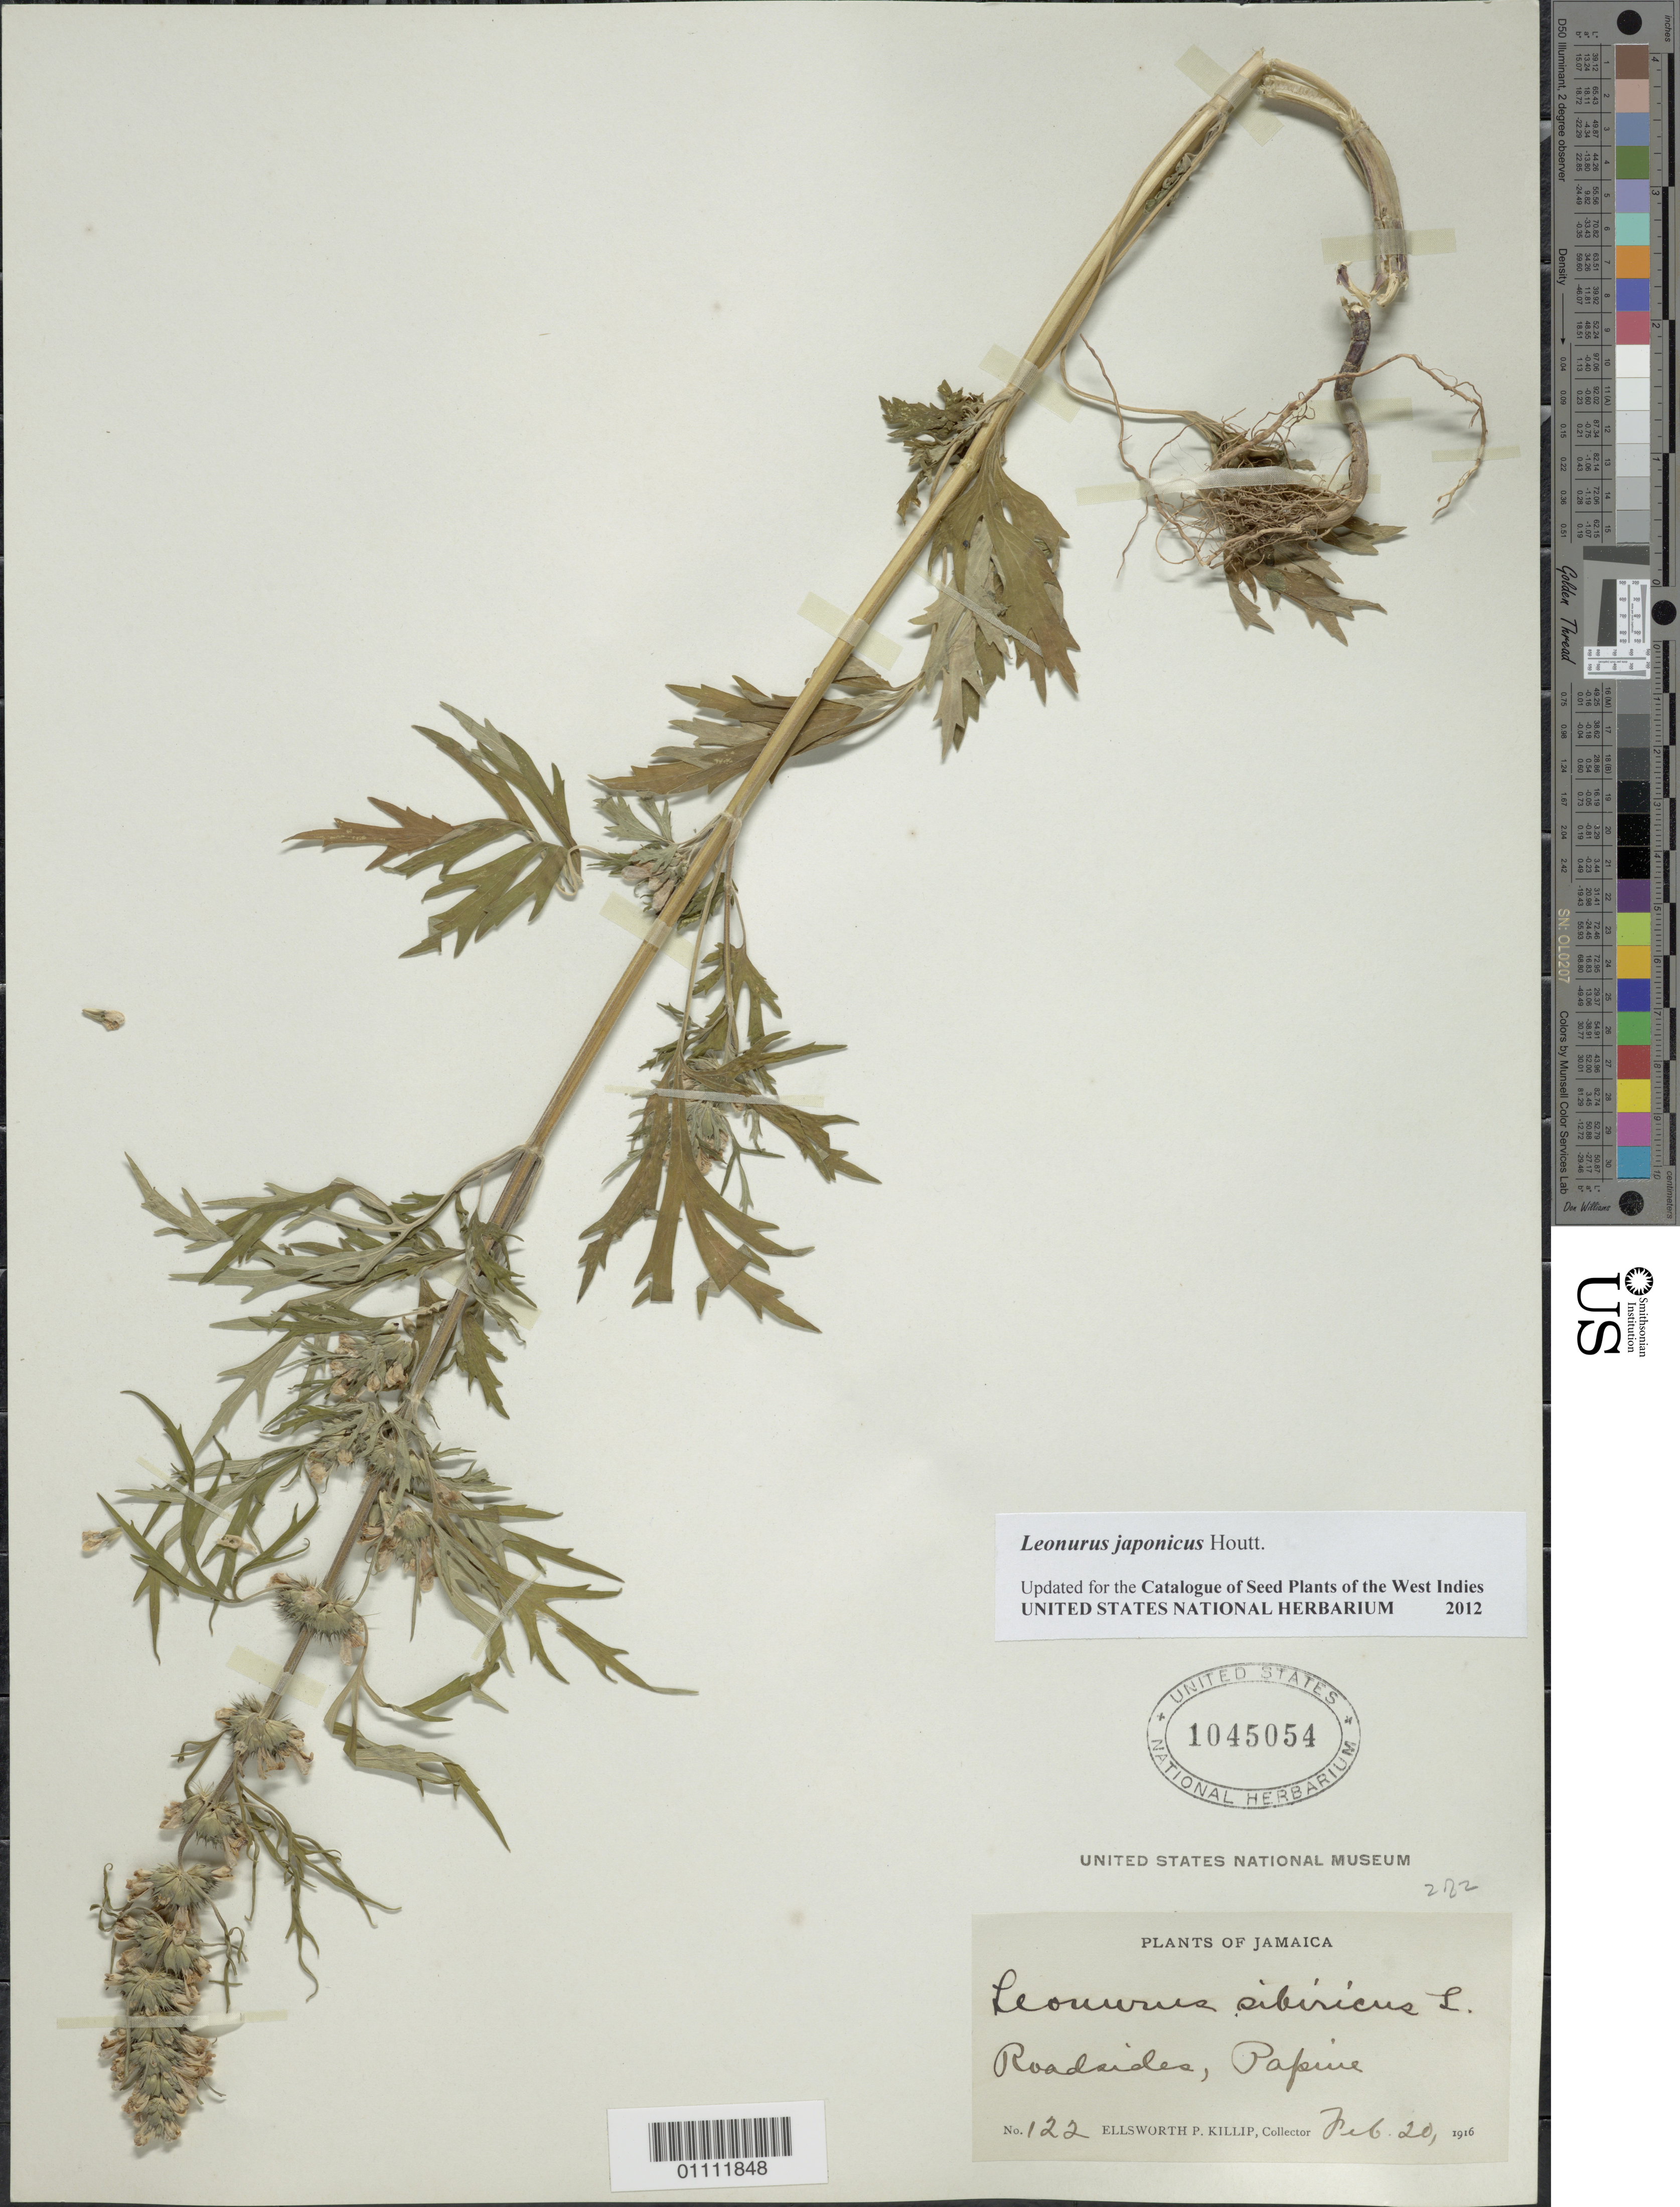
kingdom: Plantae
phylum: Tracheophyta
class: Magnoliopsida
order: Lamiales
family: Lamiaceae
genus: Leonurus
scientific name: Leonurus japonicus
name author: Houtt.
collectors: E. P. Killip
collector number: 122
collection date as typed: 20 Feb 1916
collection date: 1916-02-20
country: Jamaica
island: Jamaica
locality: Papine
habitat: Roadsides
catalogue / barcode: US 1045054